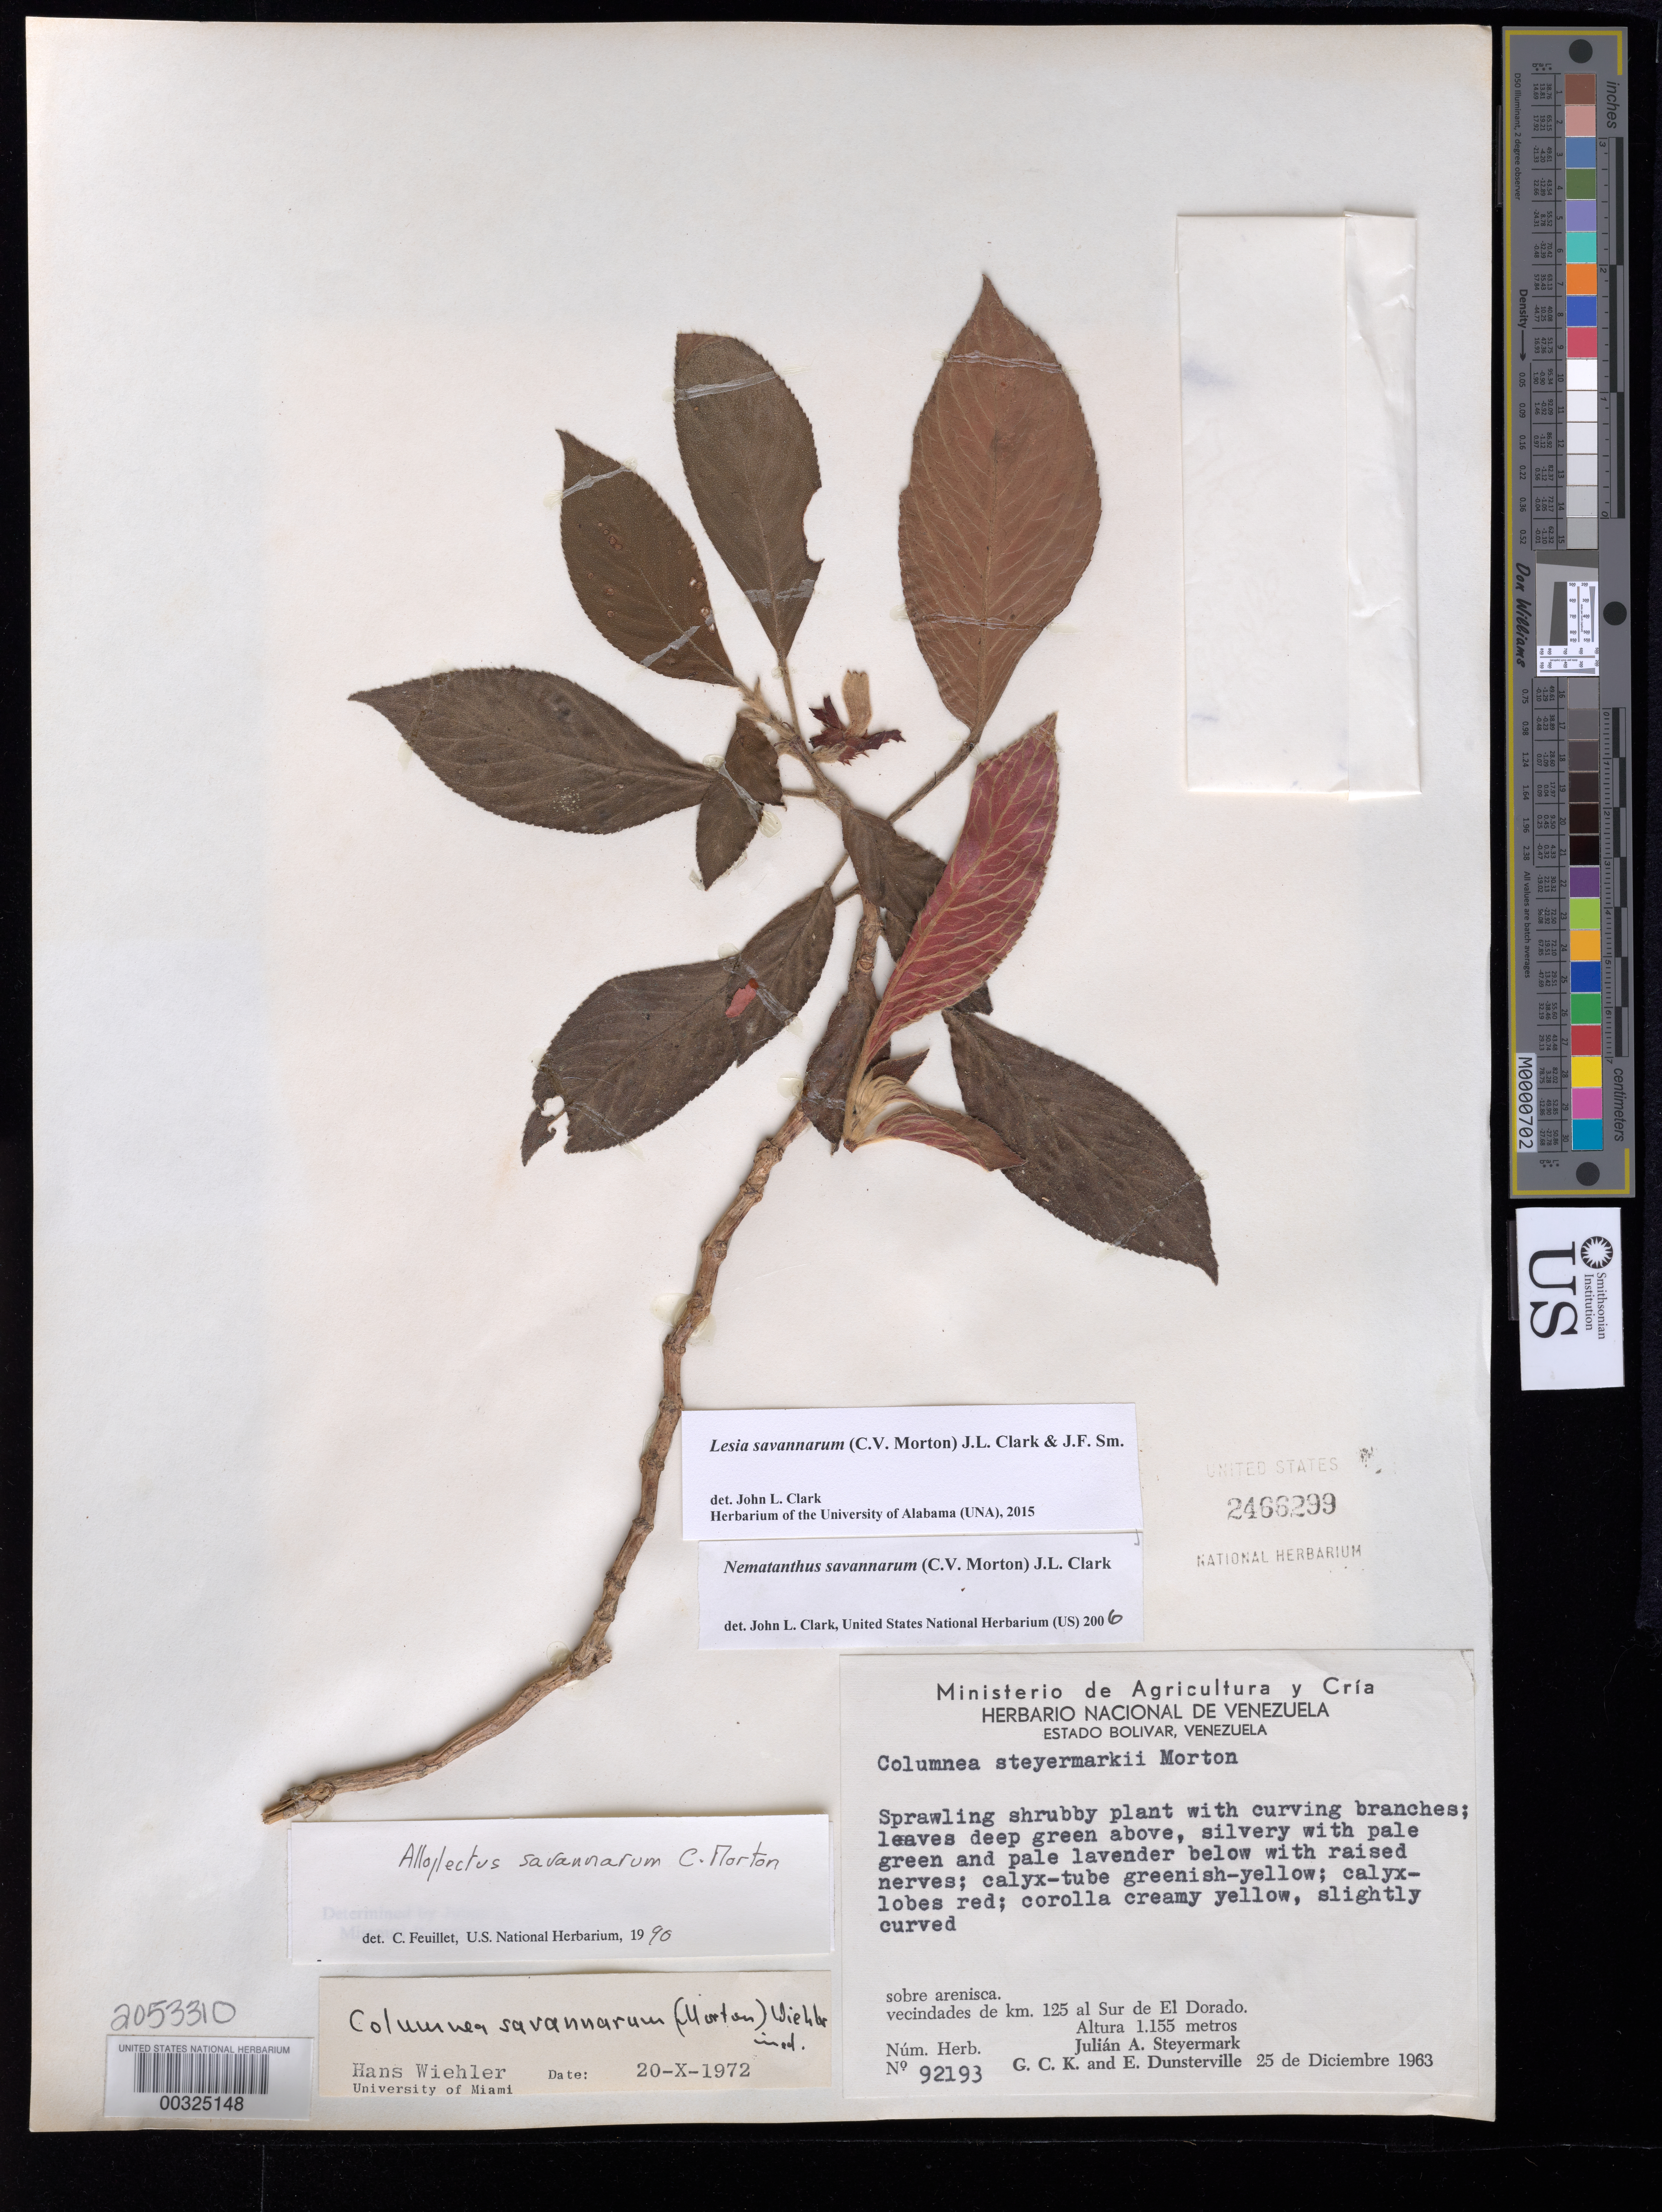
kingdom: Plantae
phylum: Tracheophyta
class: Magnoliopsida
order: Lamiales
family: Gesneriaceae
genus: Nematanthus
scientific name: Nematanthus savannarum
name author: (C.V. Morton in Maguire) J.L. Clark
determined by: Clark, J. L., (SEL), The Marie Selby Botanical Garden (UNITED STATES)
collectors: J. Steyermark, G. C. K. Dunsterville & E. Dunsterville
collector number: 92193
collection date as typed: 25 Dec 1963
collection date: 1963-12-25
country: Venezuela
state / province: Bolívar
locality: Vicinity of km 125 S of El Dorado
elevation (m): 1155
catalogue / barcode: US 2466299